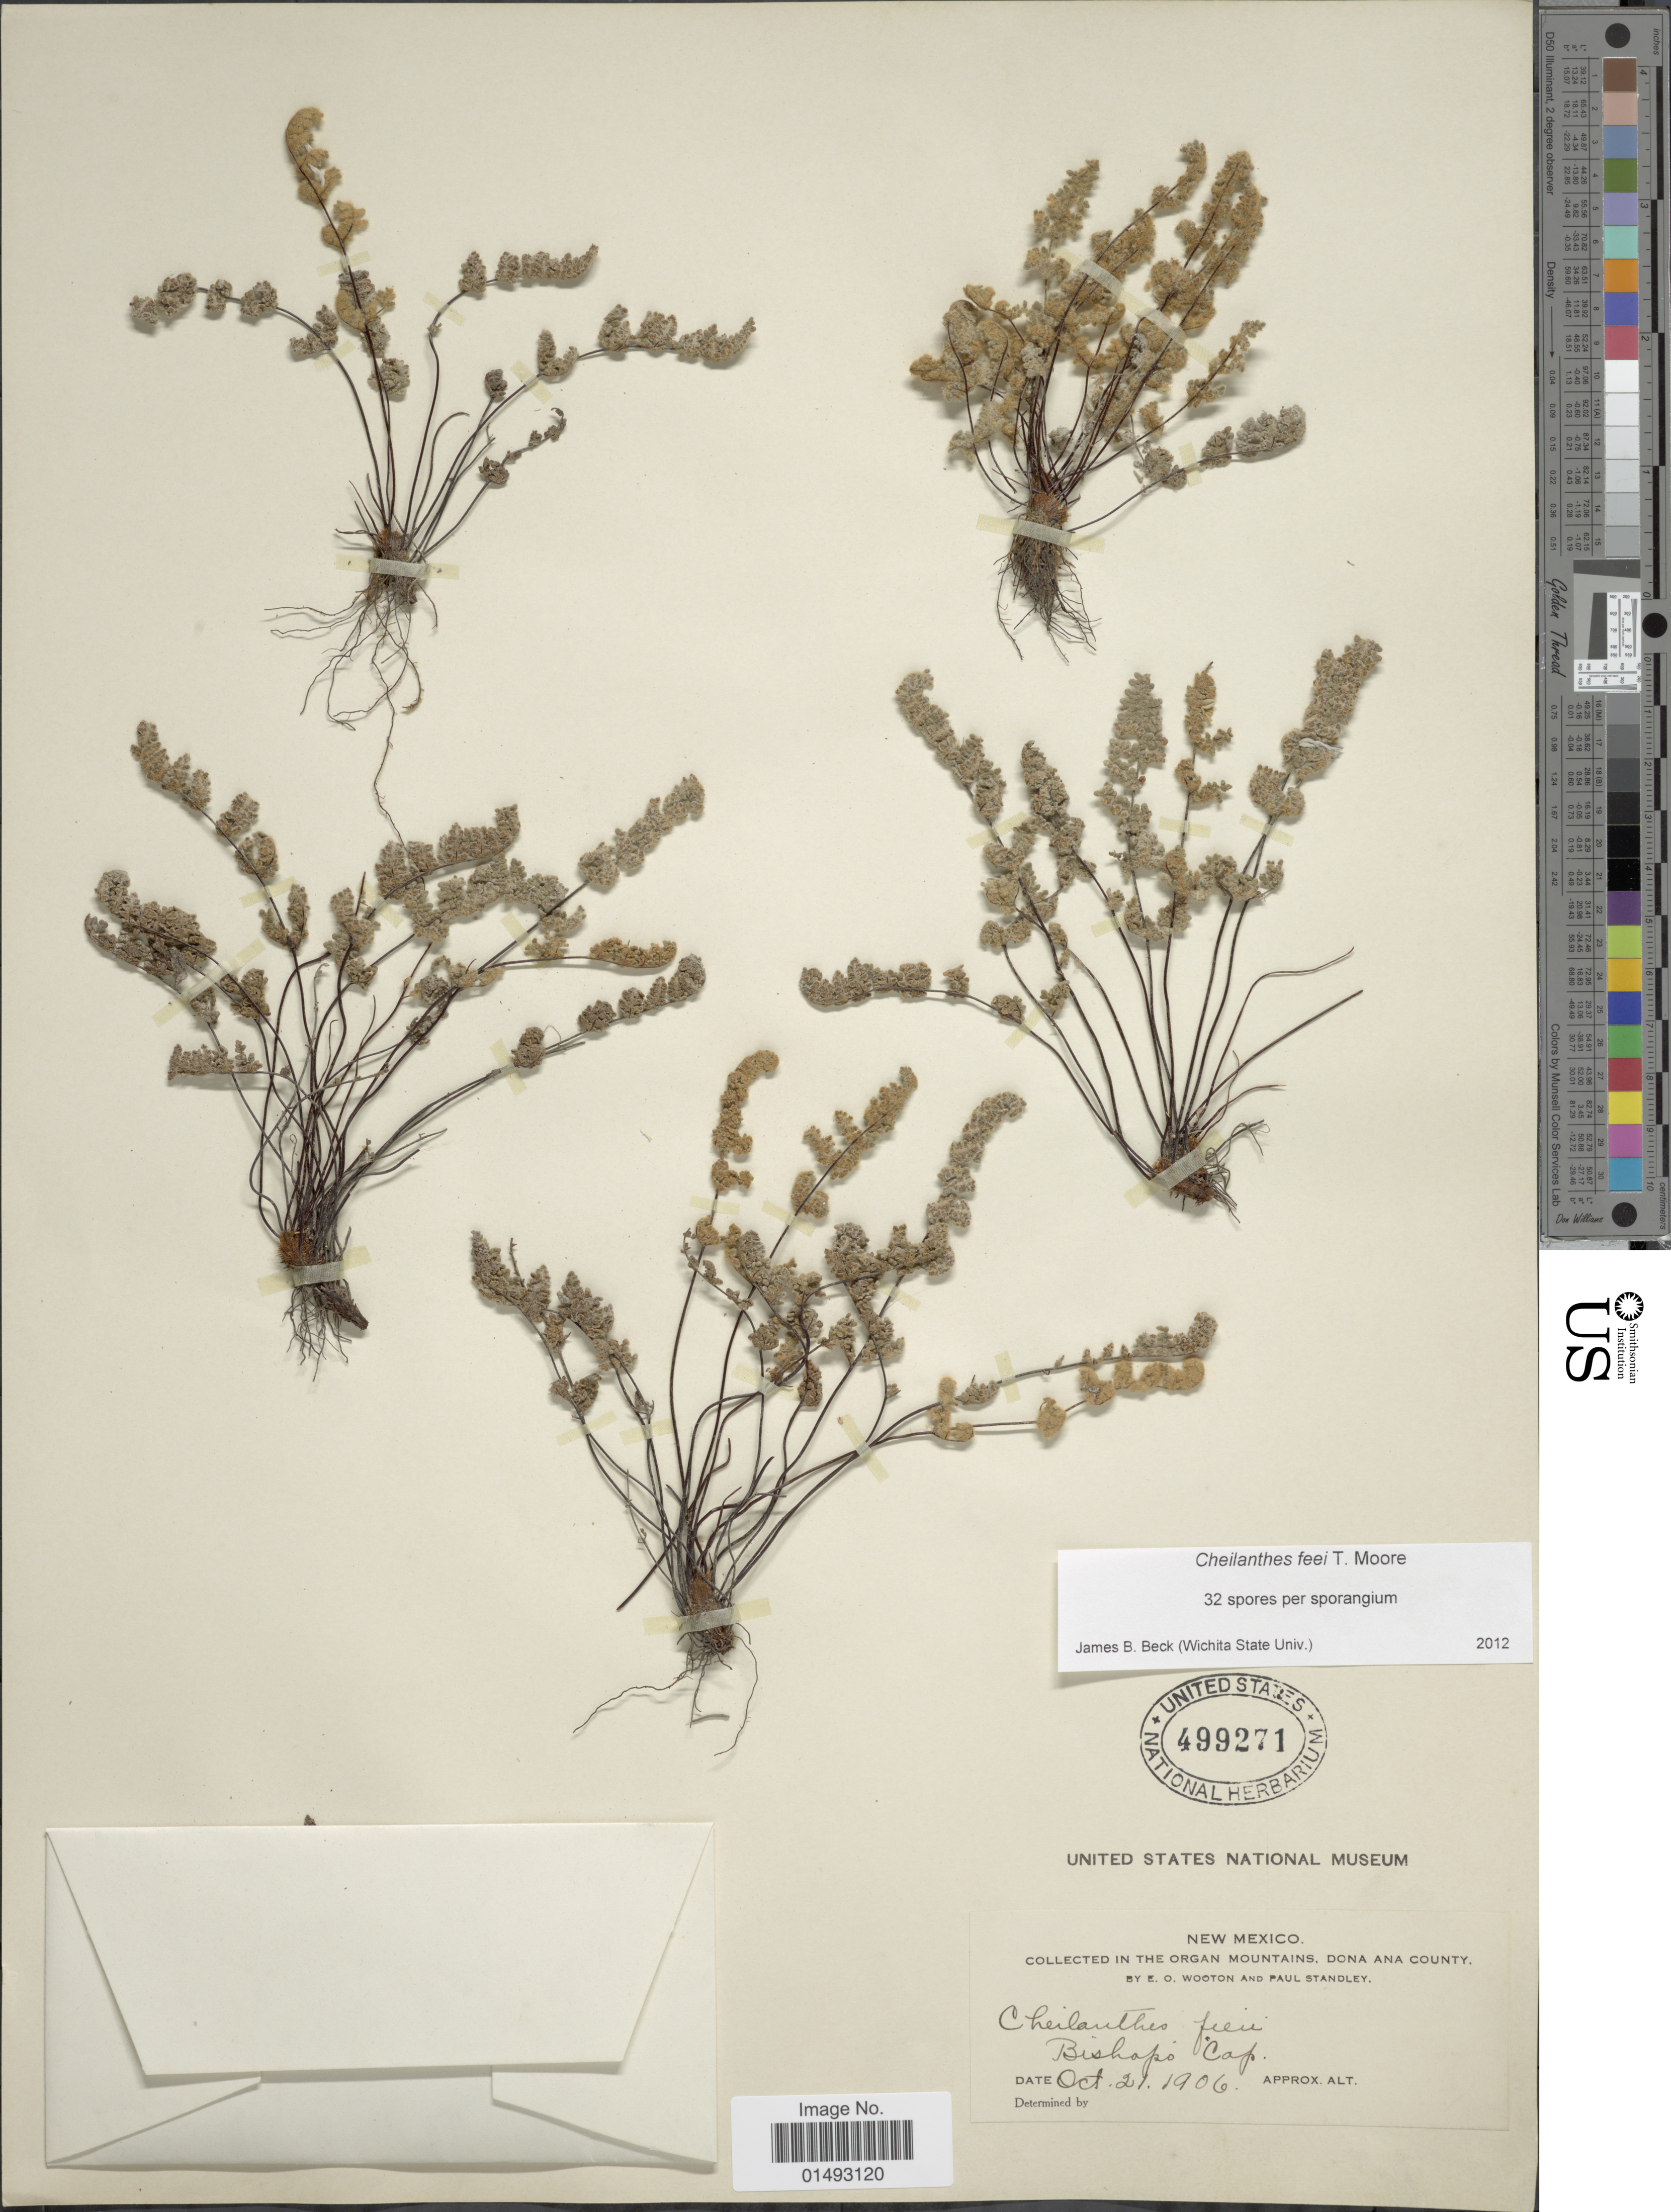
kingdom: Plantae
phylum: Tracheophyta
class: Polypodiopsida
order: Polypodiales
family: Pteridaceae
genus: Myriopteris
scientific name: Myriopteris gracilis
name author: Fée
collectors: E. O. Wooton & P. C. Standley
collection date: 1906-10-21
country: United States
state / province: New Mexico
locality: In the Organ Mountains, Dona Ana County, Bishops Cap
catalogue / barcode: US 499271